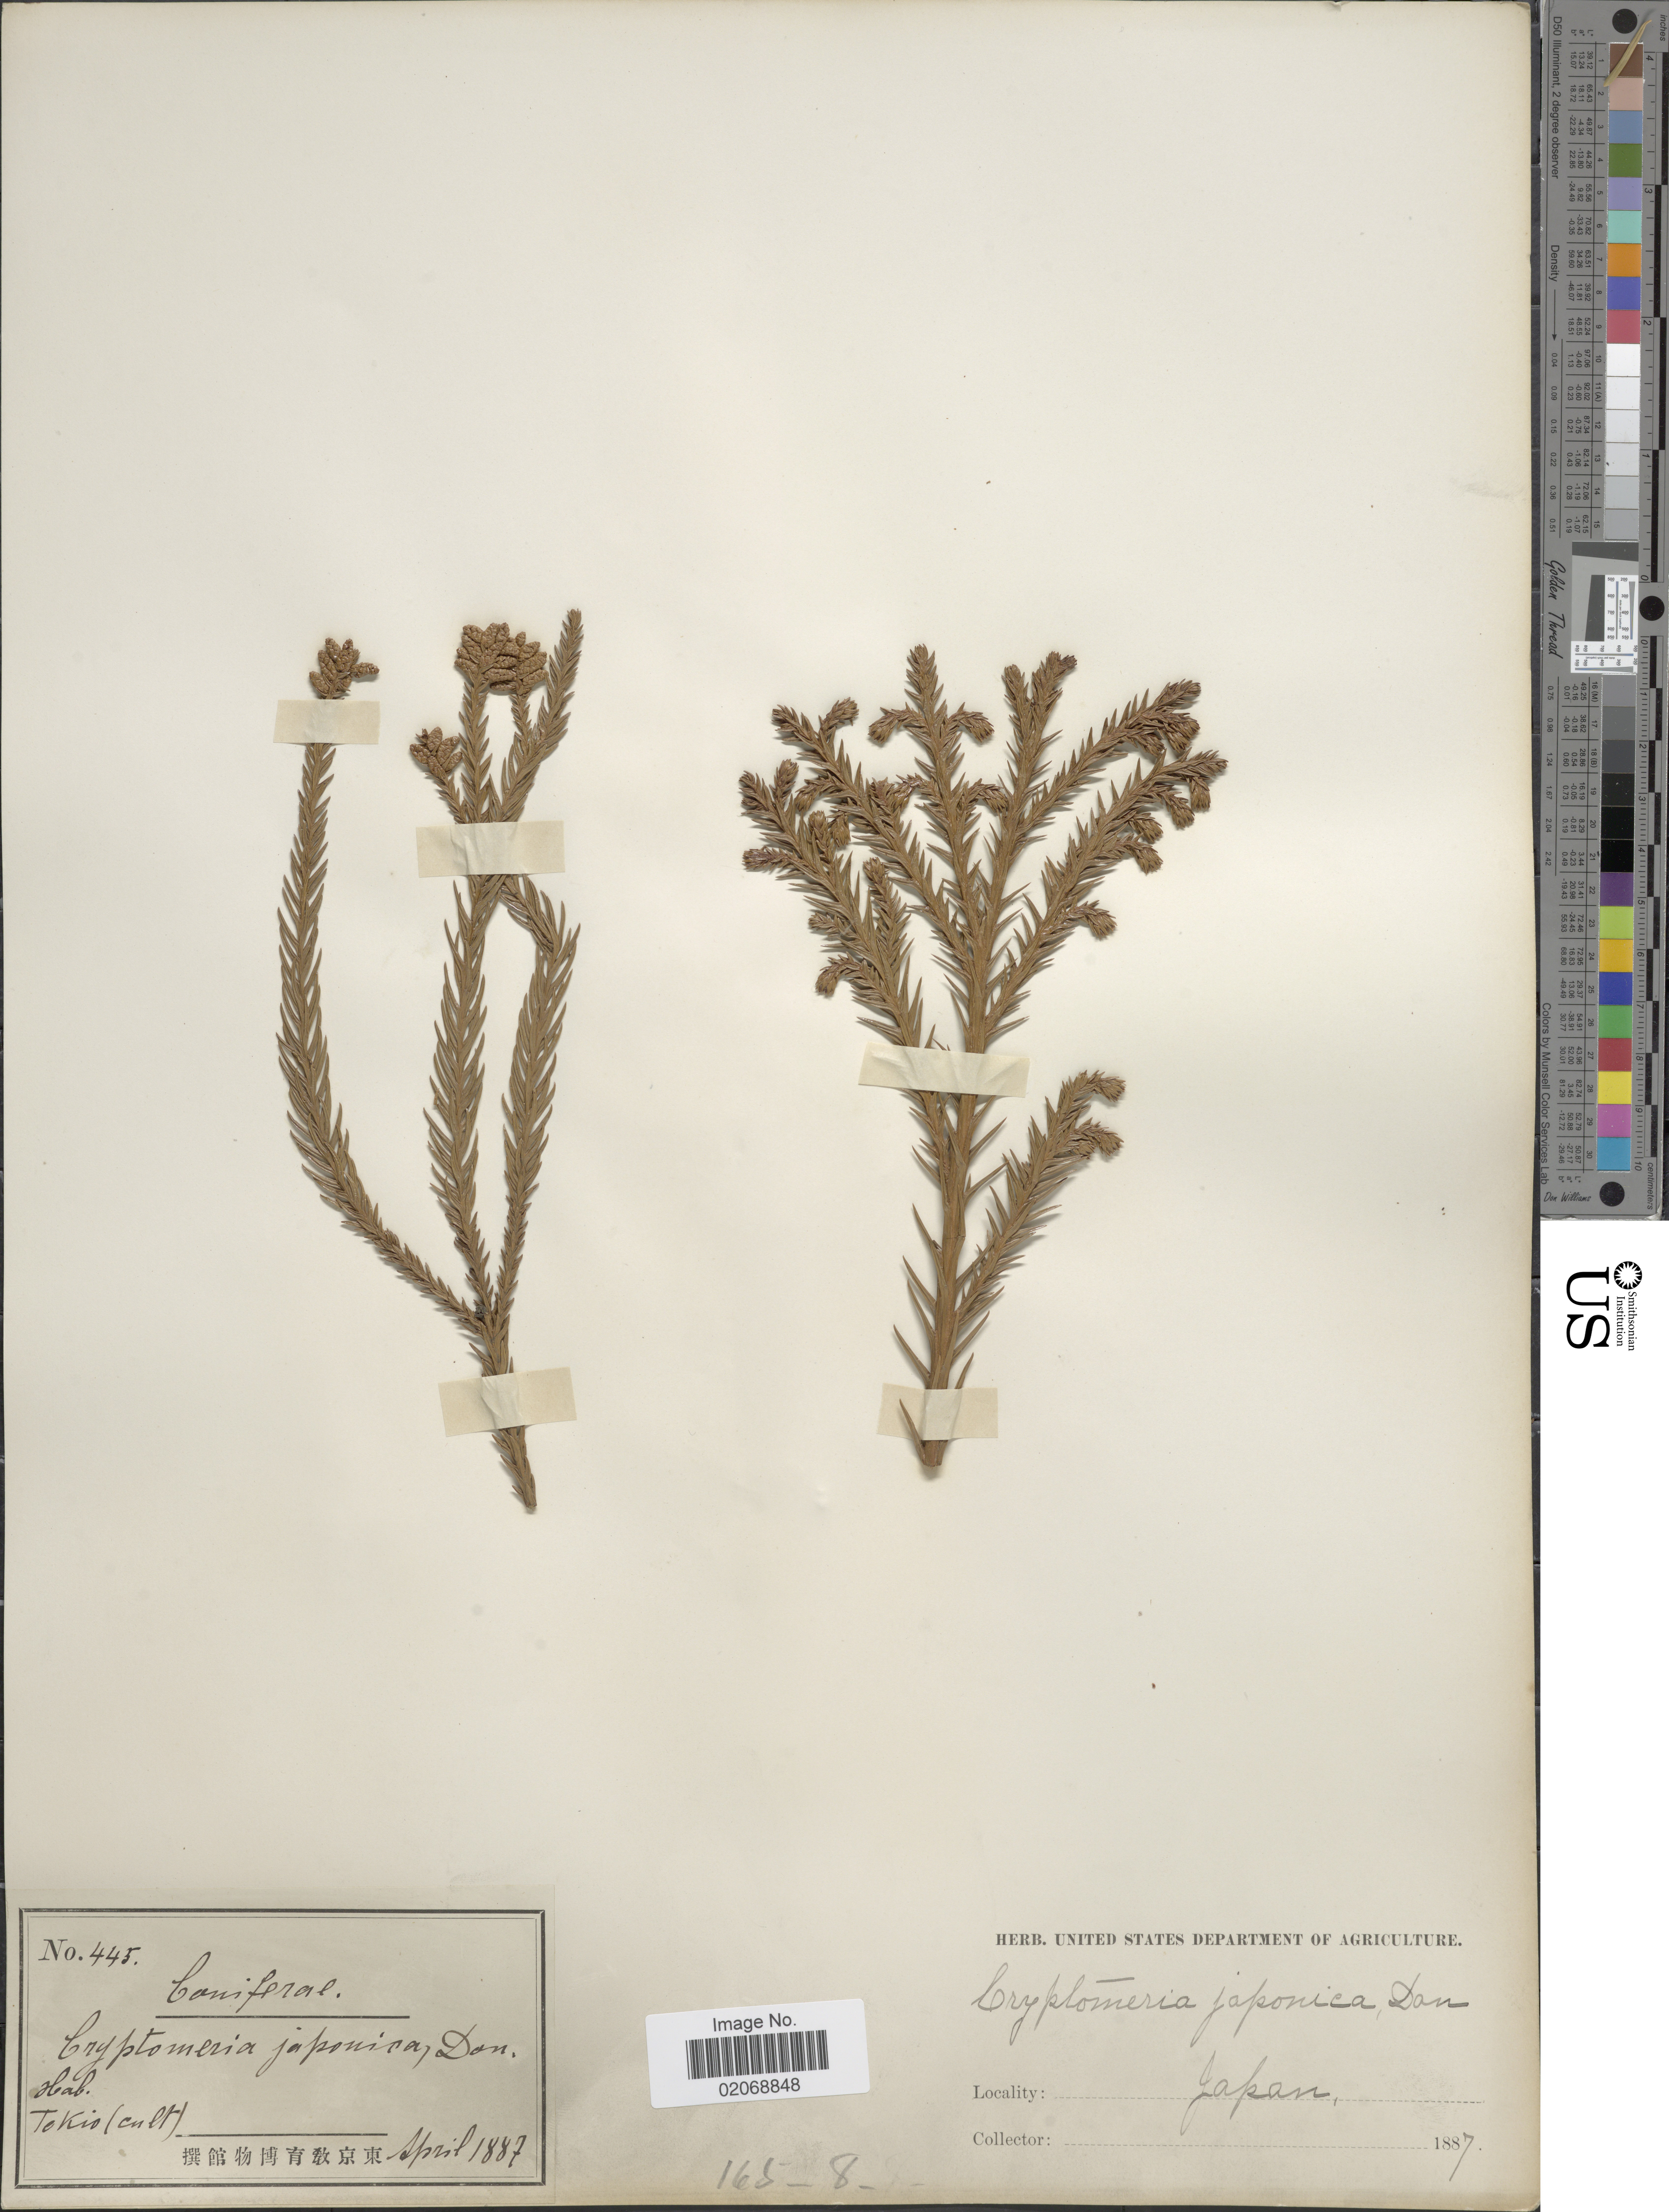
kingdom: Plantae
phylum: Tracheophyta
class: Pinopsida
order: Pinales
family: Cupressaceae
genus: Cryptomeria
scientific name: Cryptomeria japonica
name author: (Thunb. ex L. f.) D. Don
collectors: Facchini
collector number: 445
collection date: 1887-04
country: Japan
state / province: Tokyo, Federal City of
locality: Tokio (Cult)